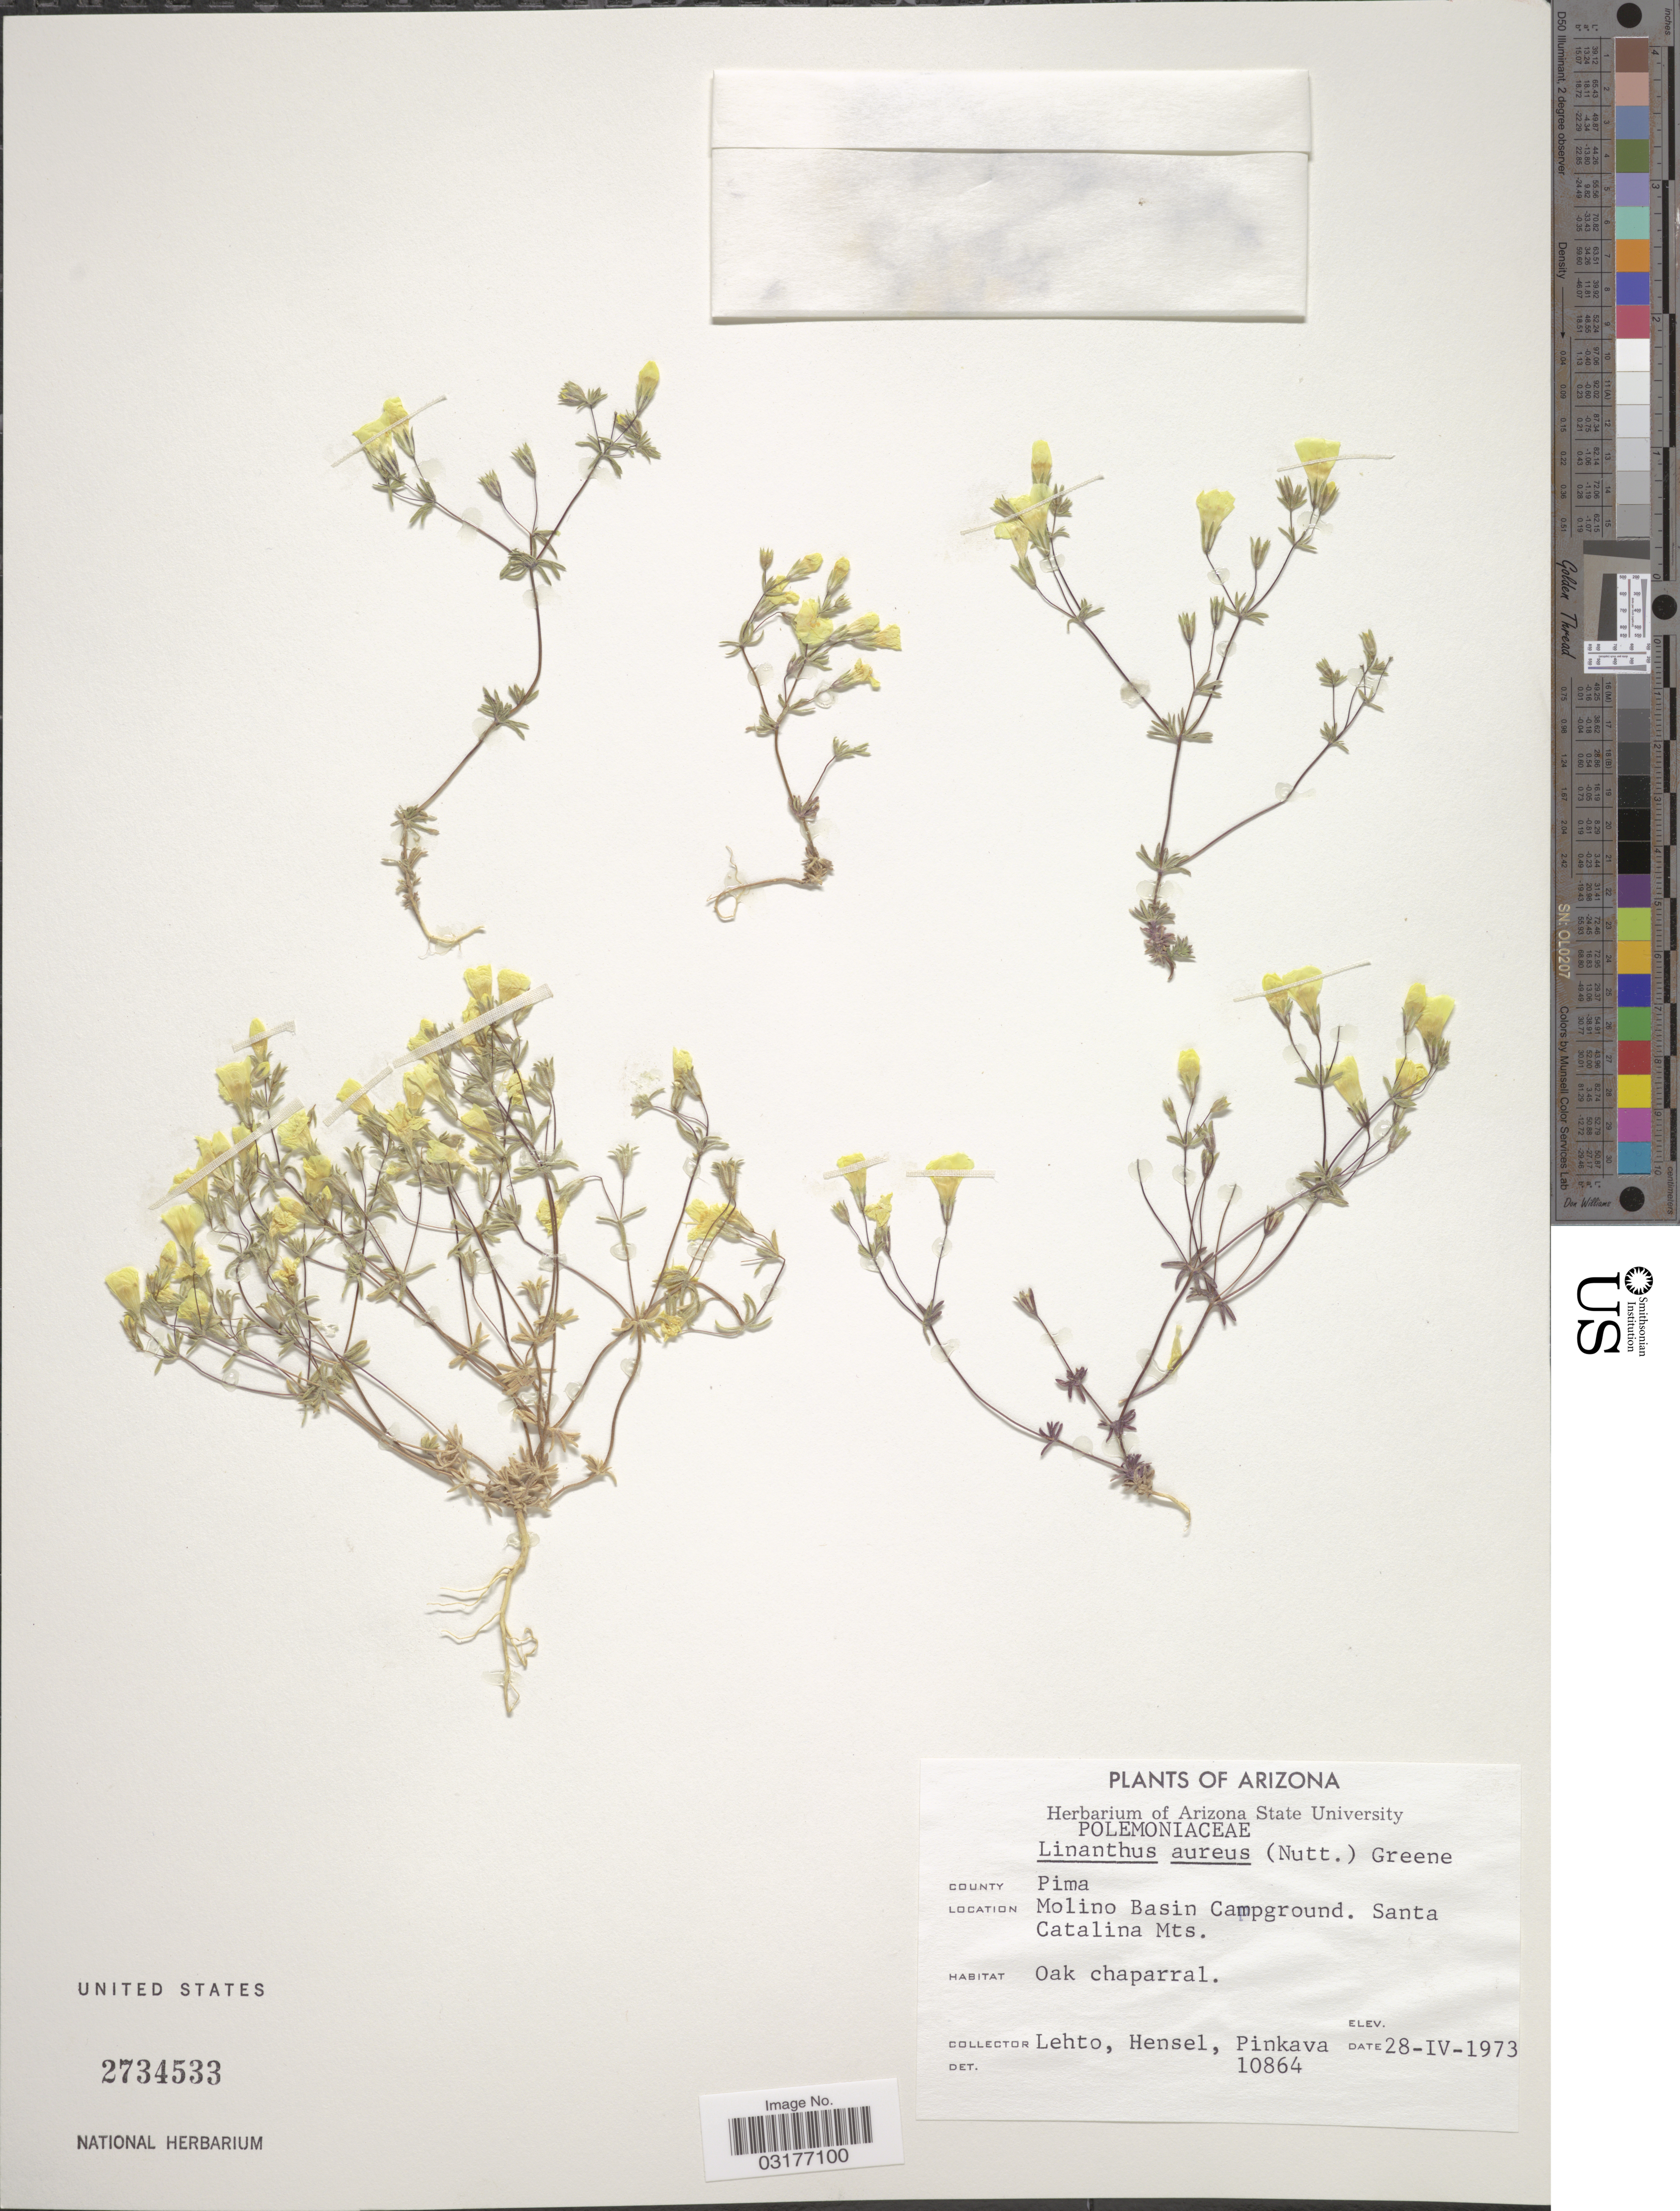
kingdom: Plantae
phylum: Tracheophyta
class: Magnoliopsida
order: Ericales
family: Polemoniaceae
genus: Leptosiphon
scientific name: Leptosiphon chrysanthus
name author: J.M. Porter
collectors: -. Lehto, -. Hensel & -. Pinkava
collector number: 10864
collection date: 1973-04-28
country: United States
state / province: Arizona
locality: County Pima. Molino Basin Campground. Santa Catalina Mts.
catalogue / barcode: US 2734533